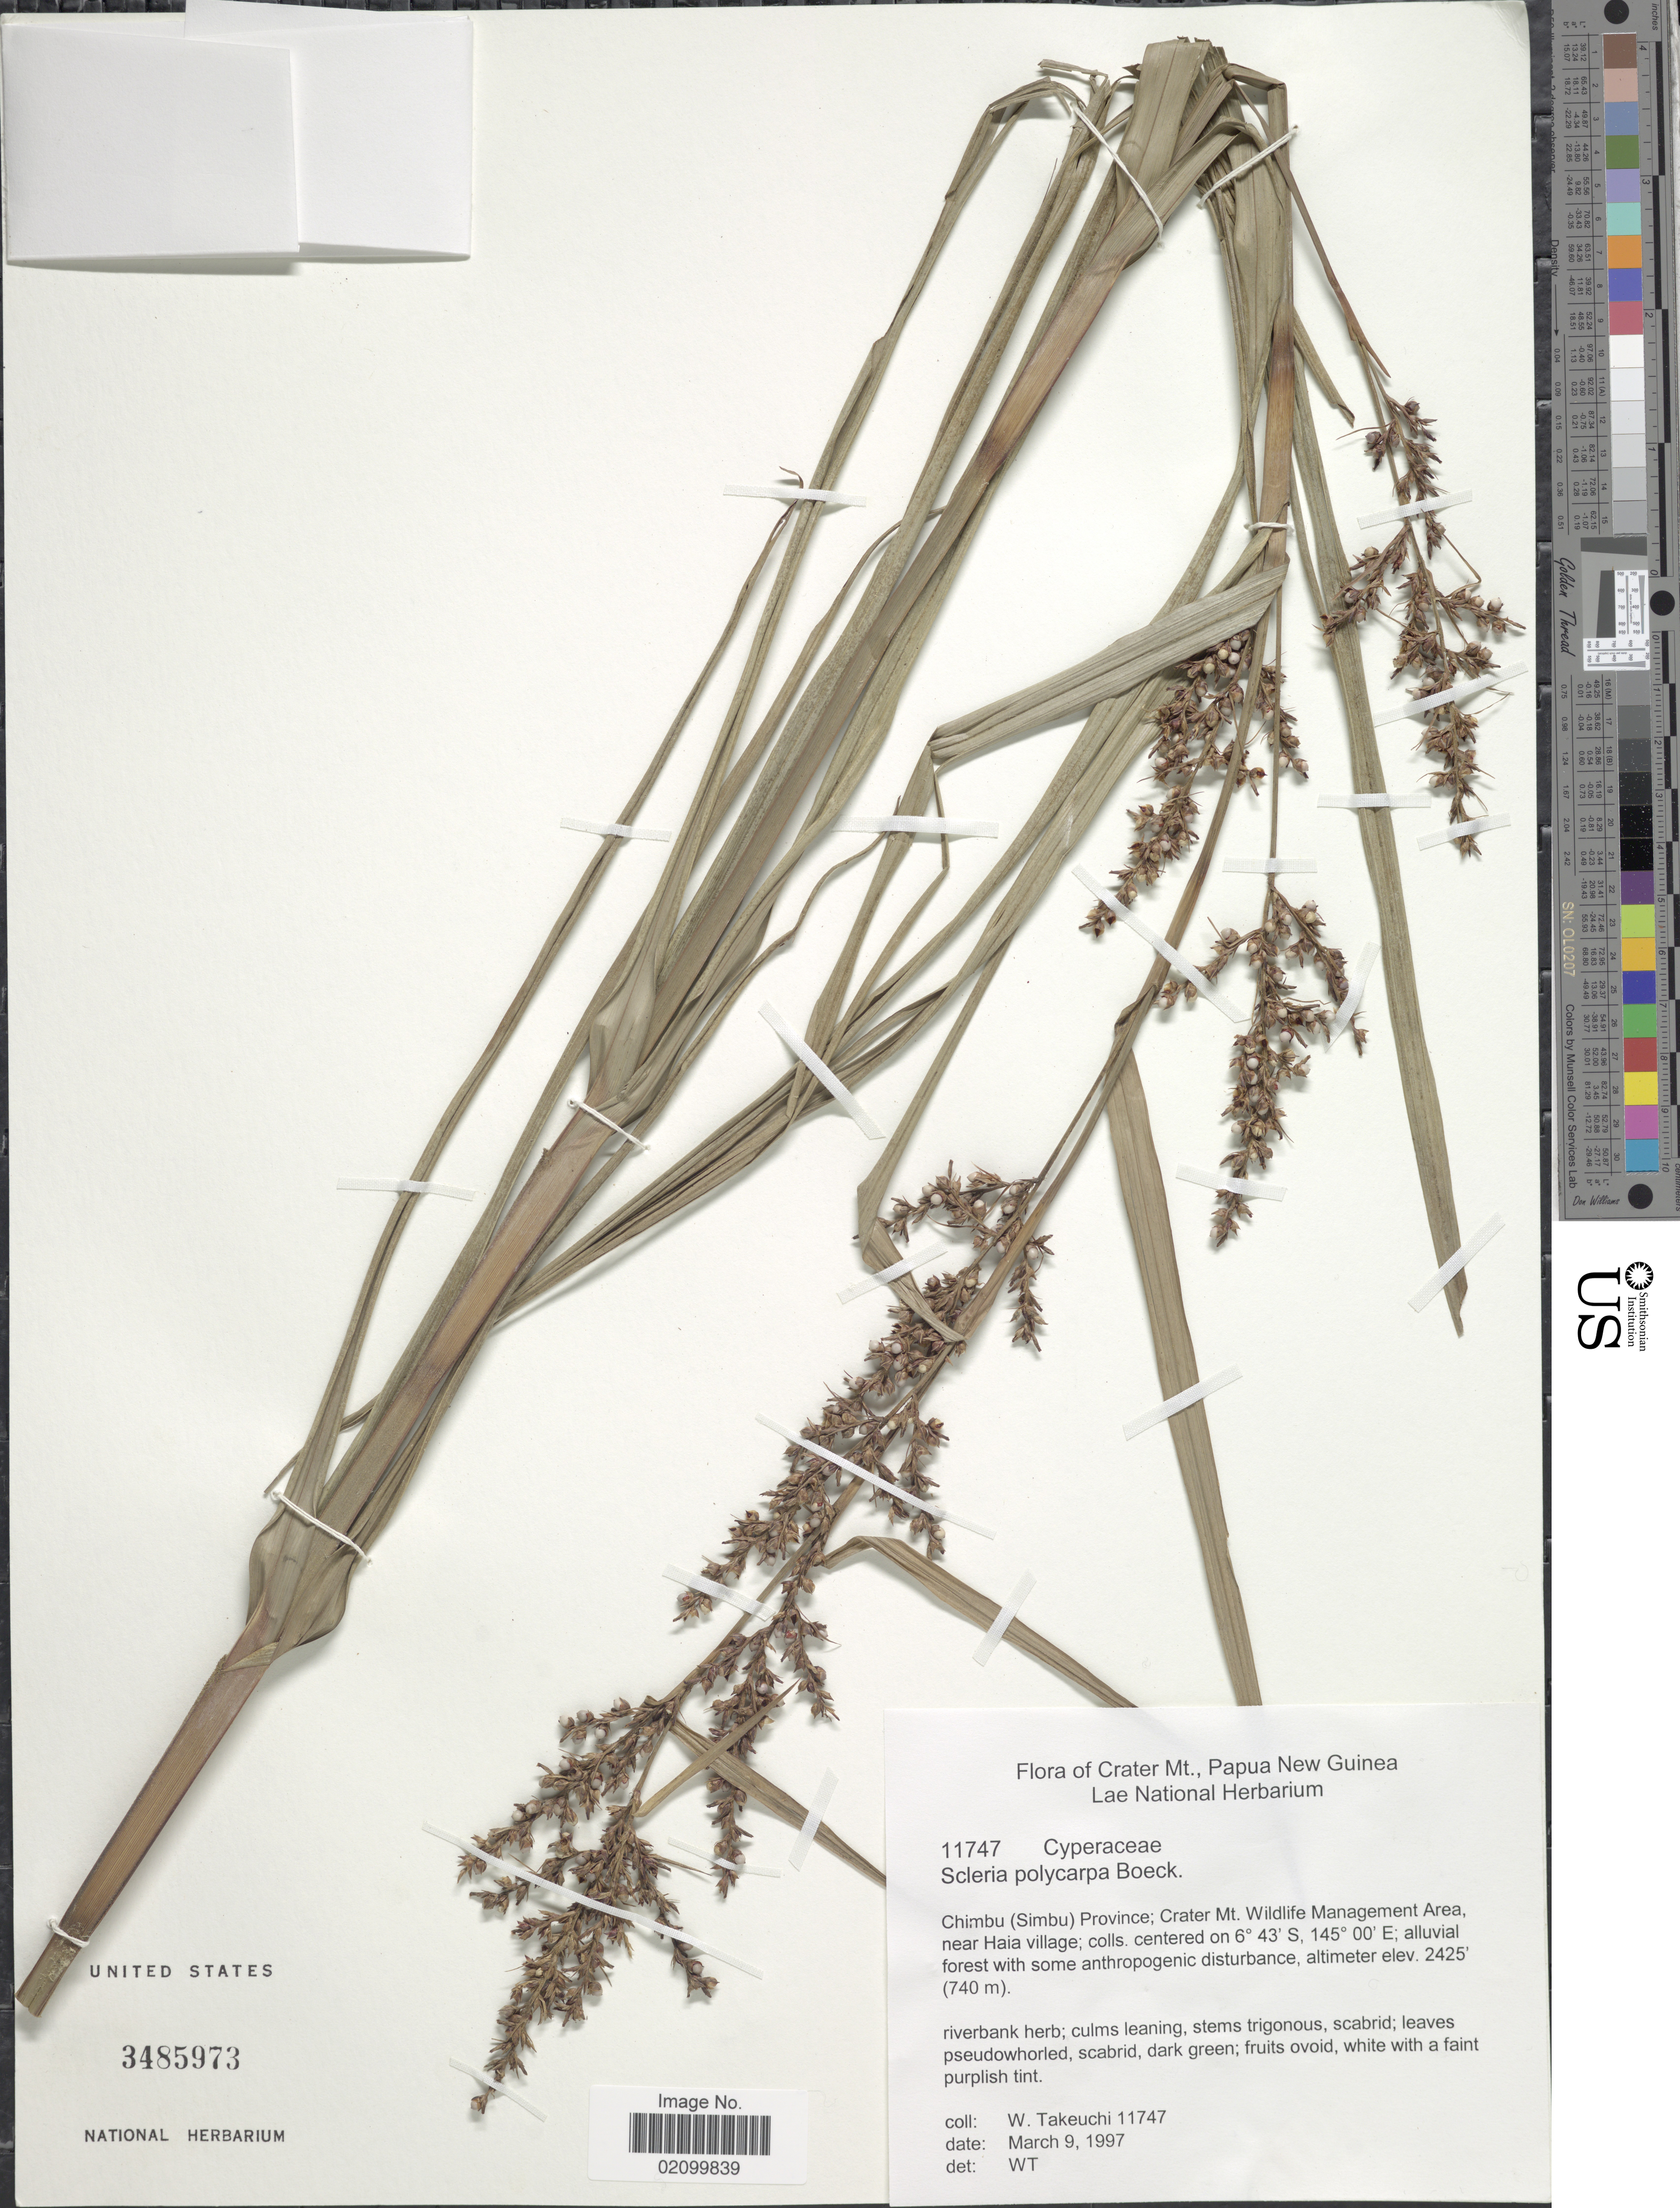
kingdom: Plantae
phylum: Tracheophyta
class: Liliopsida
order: Poales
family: Cyperaceae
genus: Scleria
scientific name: Scleria polycarpa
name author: Boeckeler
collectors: W. Takeuchi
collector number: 11747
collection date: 1997-03-09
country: Papua New Guinea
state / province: Chimbu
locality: Chimbu (Simbu) Province; Crater Mt. Wildlife Management Area, near Haia village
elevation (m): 740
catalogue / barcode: US 3485973